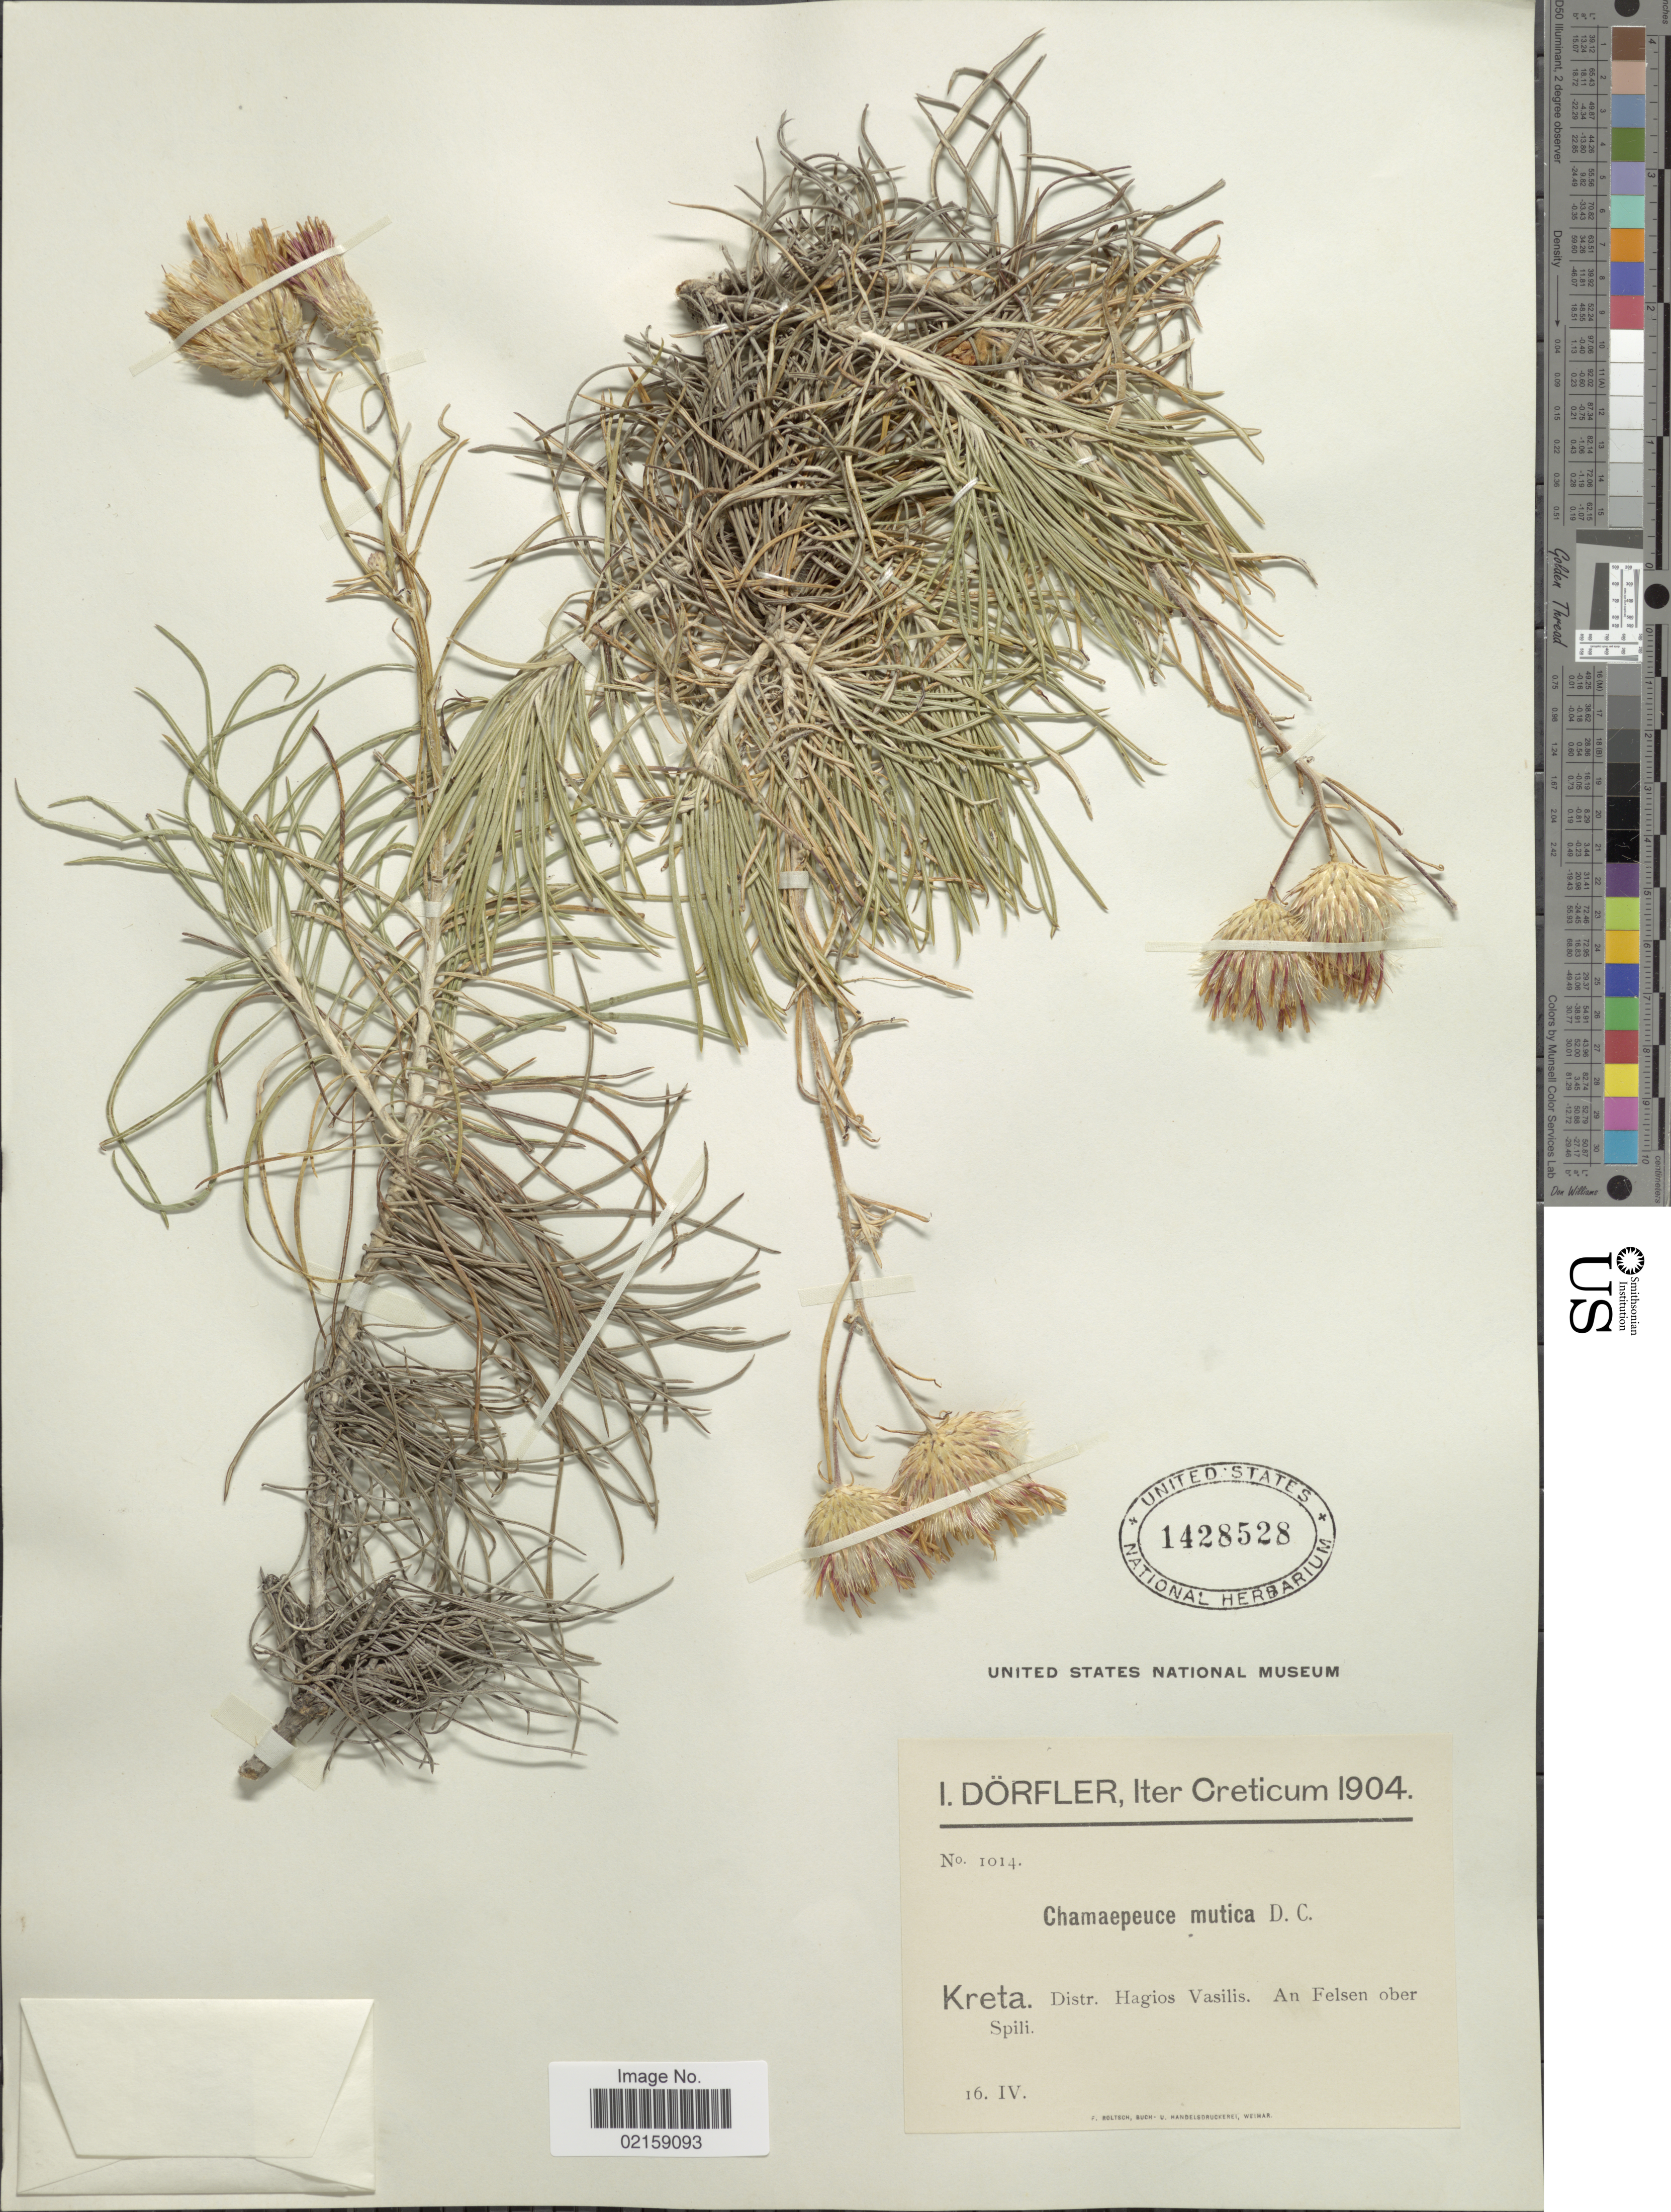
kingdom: Plantae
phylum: Tracheophyta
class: Magnoliopsida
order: Asterales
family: Asteraceae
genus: Ptilostemon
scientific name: Ptilostemon chamaepeuce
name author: (L.) Less.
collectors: I. Dörfler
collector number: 1014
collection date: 1904-04-16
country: Greece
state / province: Crete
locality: Iter Creticum, Kreta, Distr. Hagios Vasilis, an Felsen ober Spili.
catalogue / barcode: US 1428528